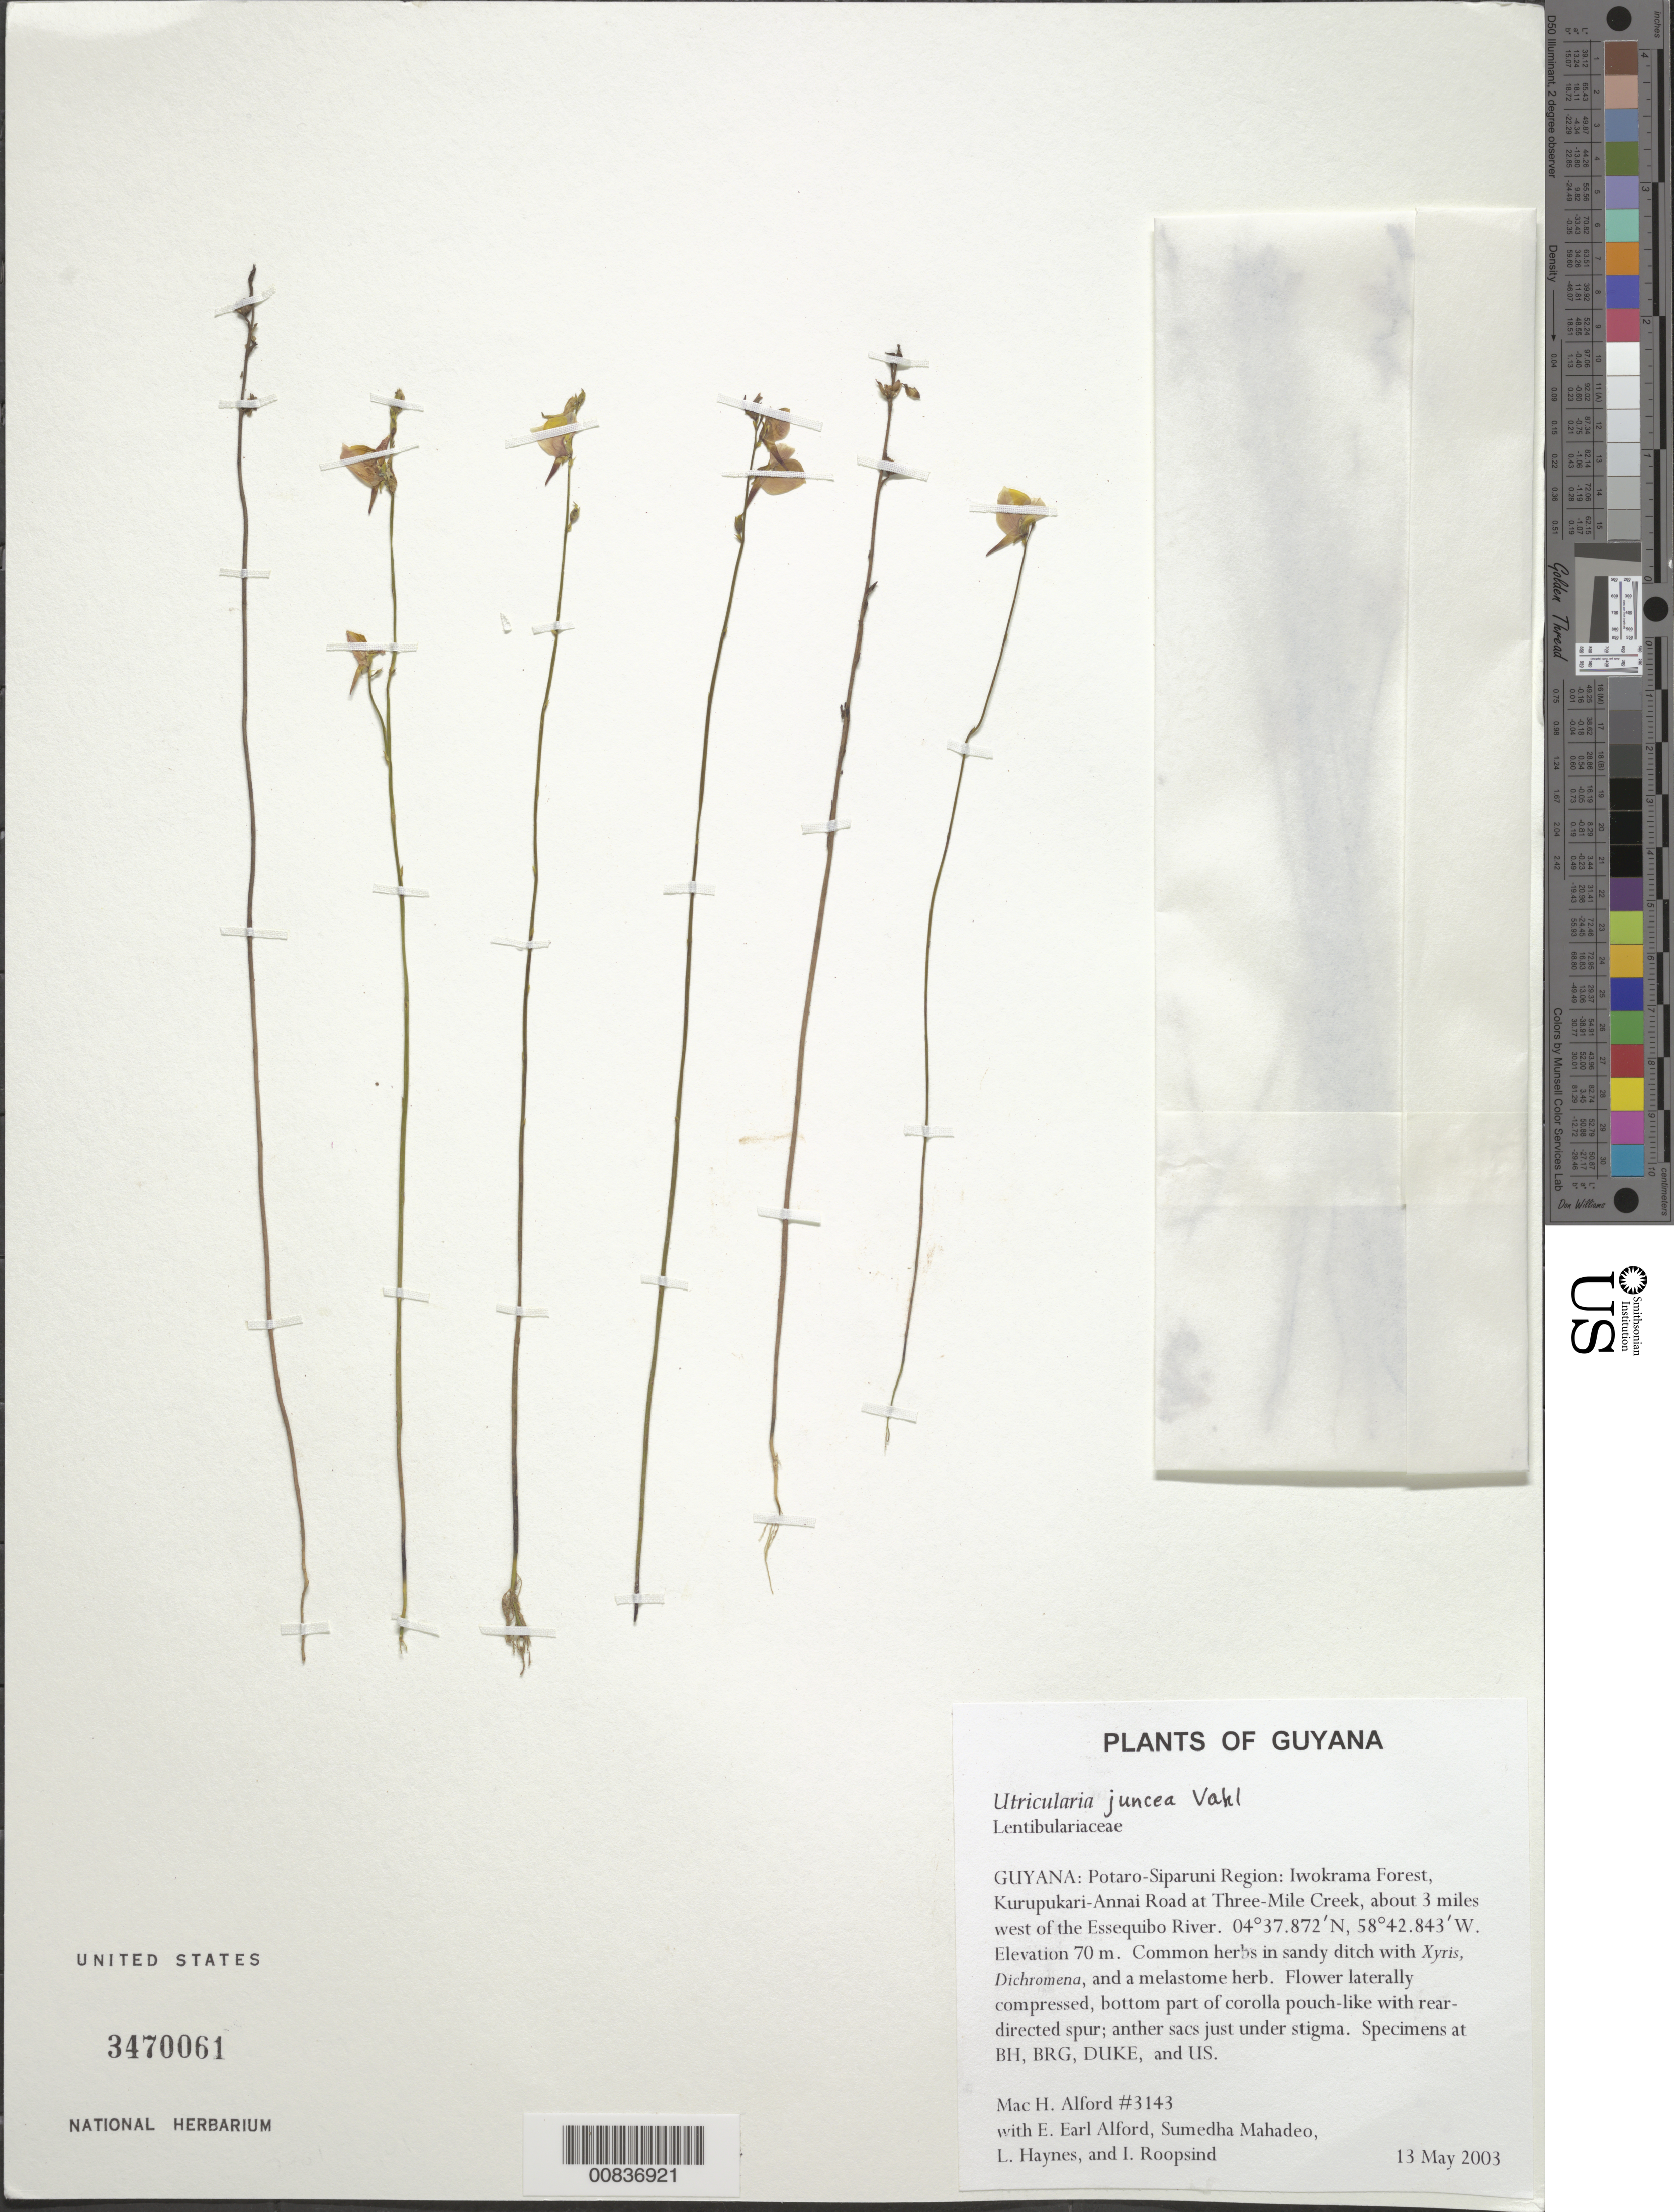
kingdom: Plantae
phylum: Tracheophyta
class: Magnoliopsida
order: Lamiales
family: Lentibulariaceae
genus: Utricularia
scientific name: Utricularia juncea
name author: Vahl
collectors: M. H. Alford, E. Alford, S. Mahadeo, L. Haynes & I. Roopsind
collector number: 3143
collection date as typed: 13-May-03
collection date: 2003-05-13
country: Guyana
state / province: Potaro-Siparuni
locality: Iwokrama Forest, Kurupukari-Annai Road at Three-Mile Creek, about 3 miles W of Essequibo R.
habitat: Sandy ditch with Xyris, Dichromena, Melastomataceae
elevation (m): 70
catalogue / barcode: US 3470061